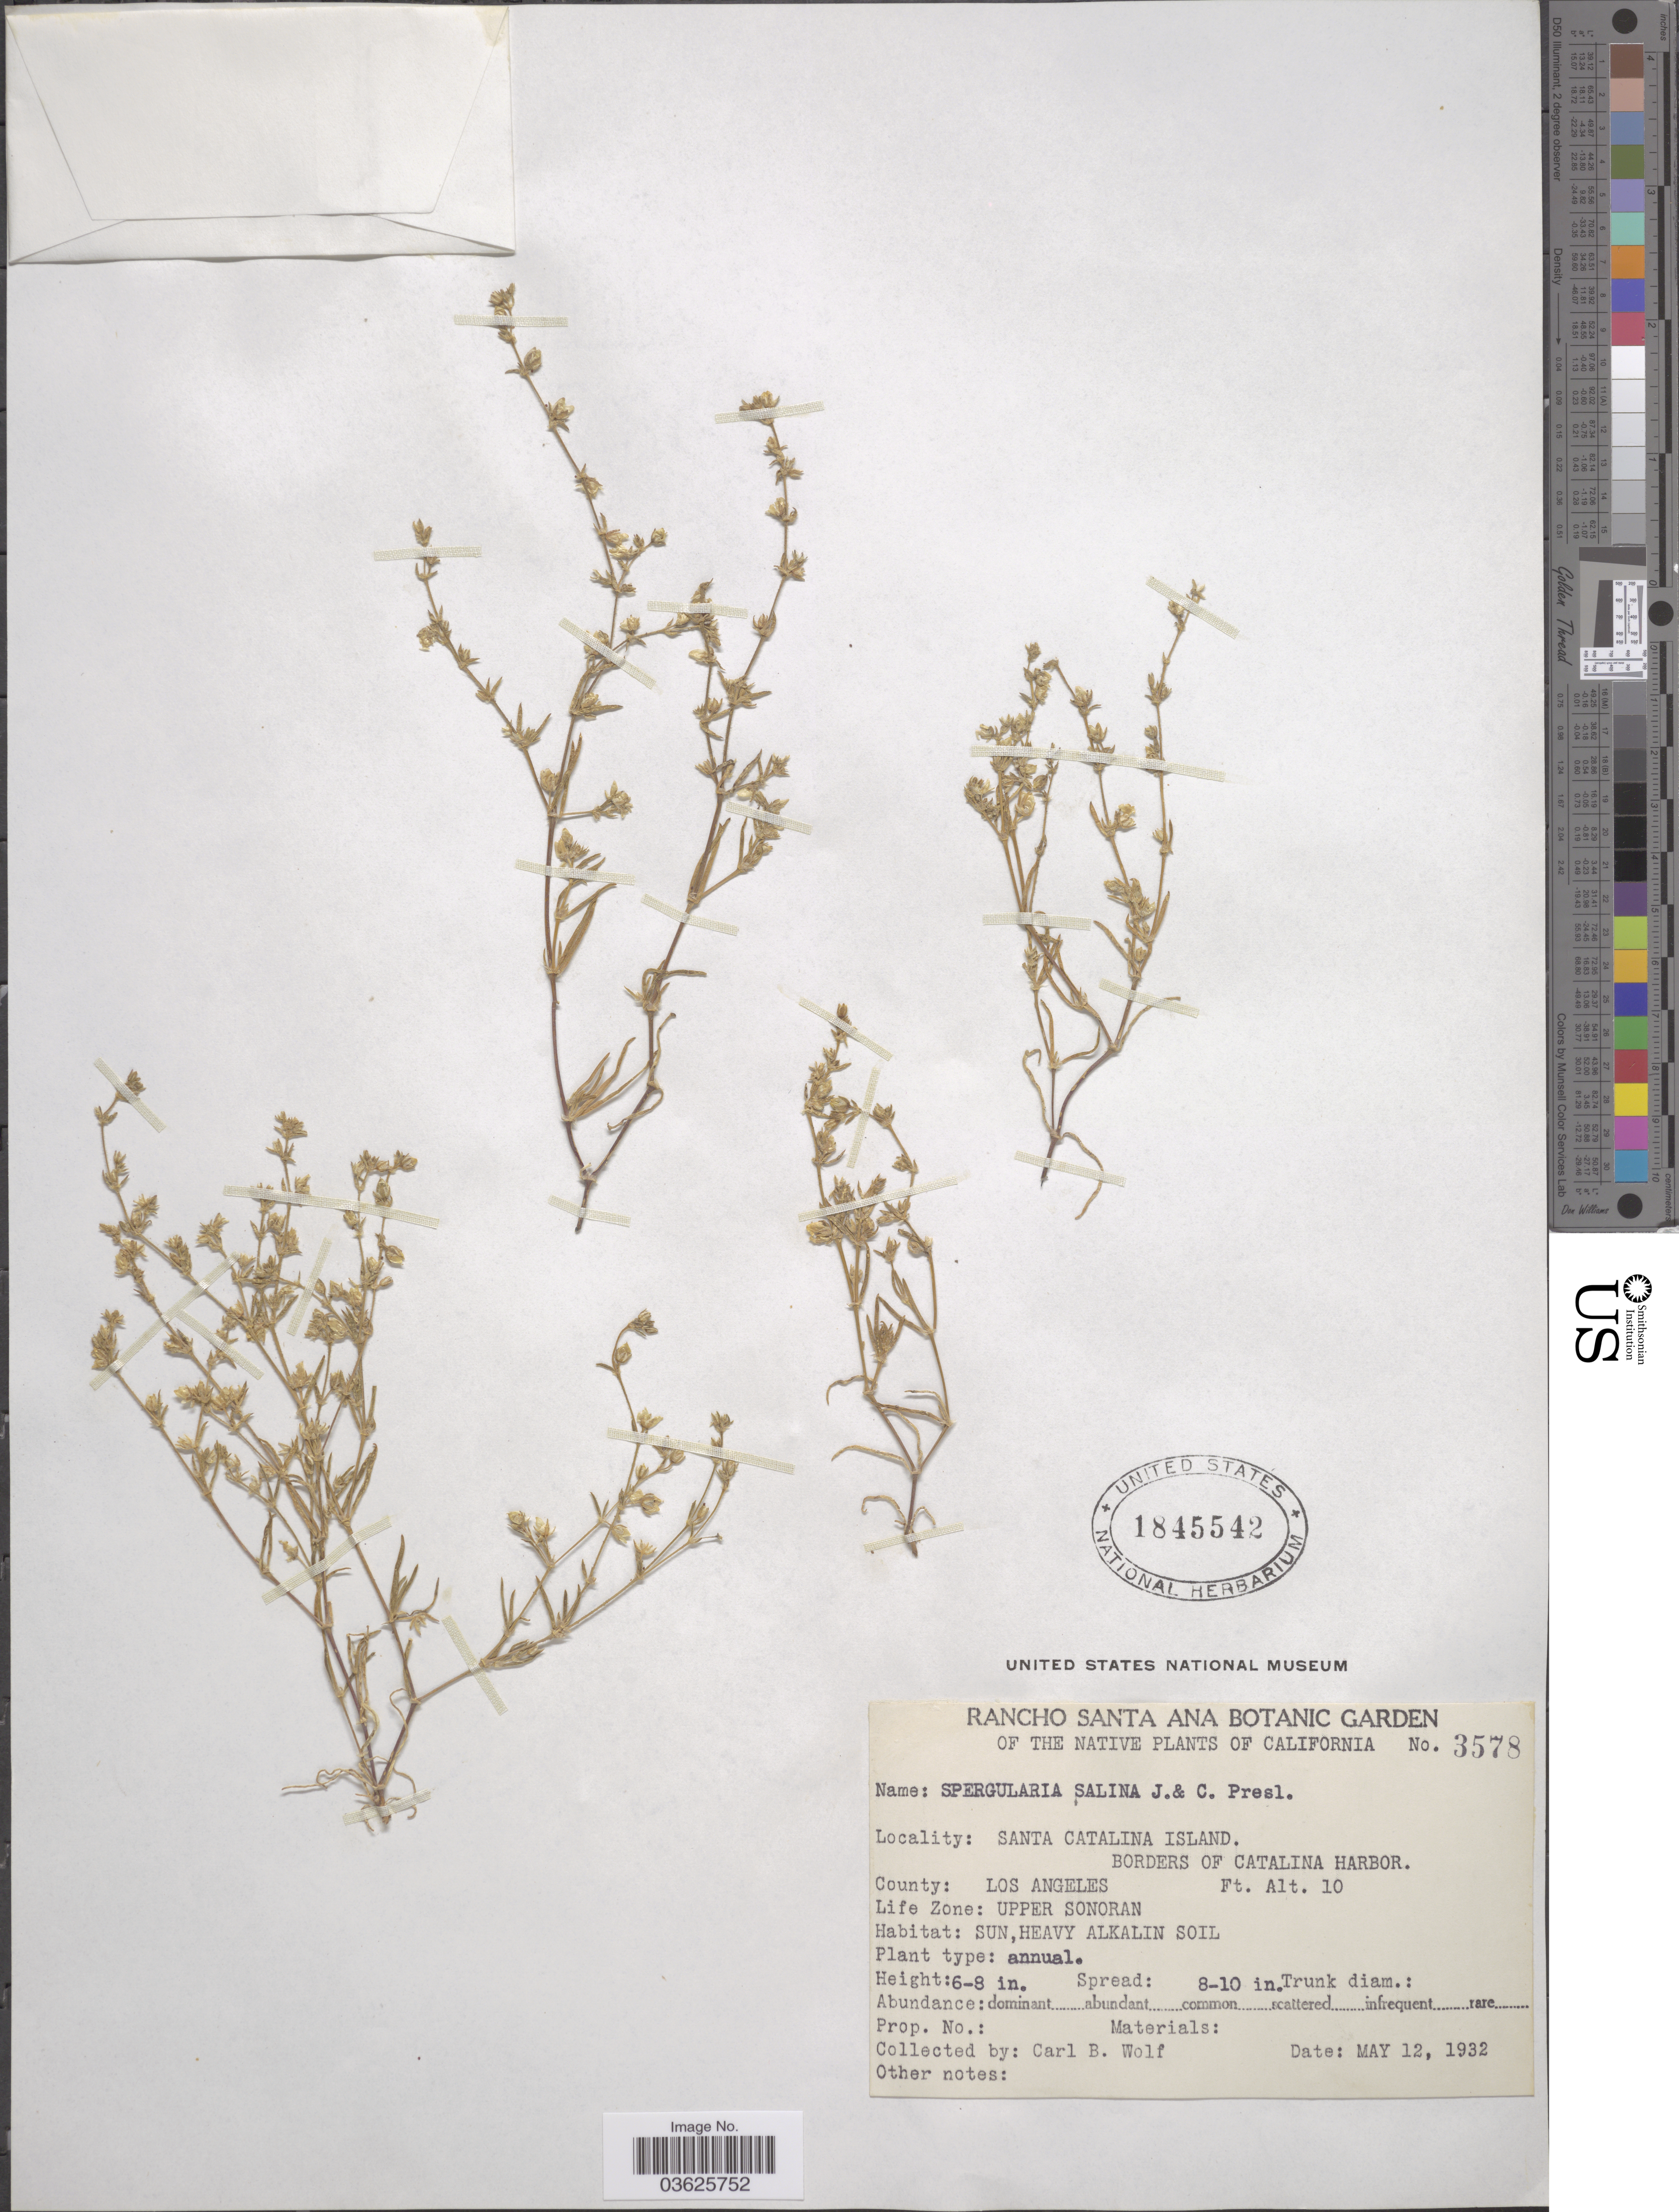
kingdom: Plantae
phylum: Tracheophyta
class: Magnoliopsida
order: Caryophyllales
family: Caryophyllaceae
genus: Spergularia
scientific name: Spergularia salina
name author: J. Presl & C. Presl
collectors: C. B. Wolf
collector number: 3578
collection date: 1932-05-12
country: United States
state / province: California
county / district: Los Angeles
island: Santa Catalina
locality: Santa Catalina Island. Borders of Catalina Harbor. County: Los Angeles. Life Zone: Upper Sonoran.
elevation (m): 3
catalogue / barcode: US 1845542